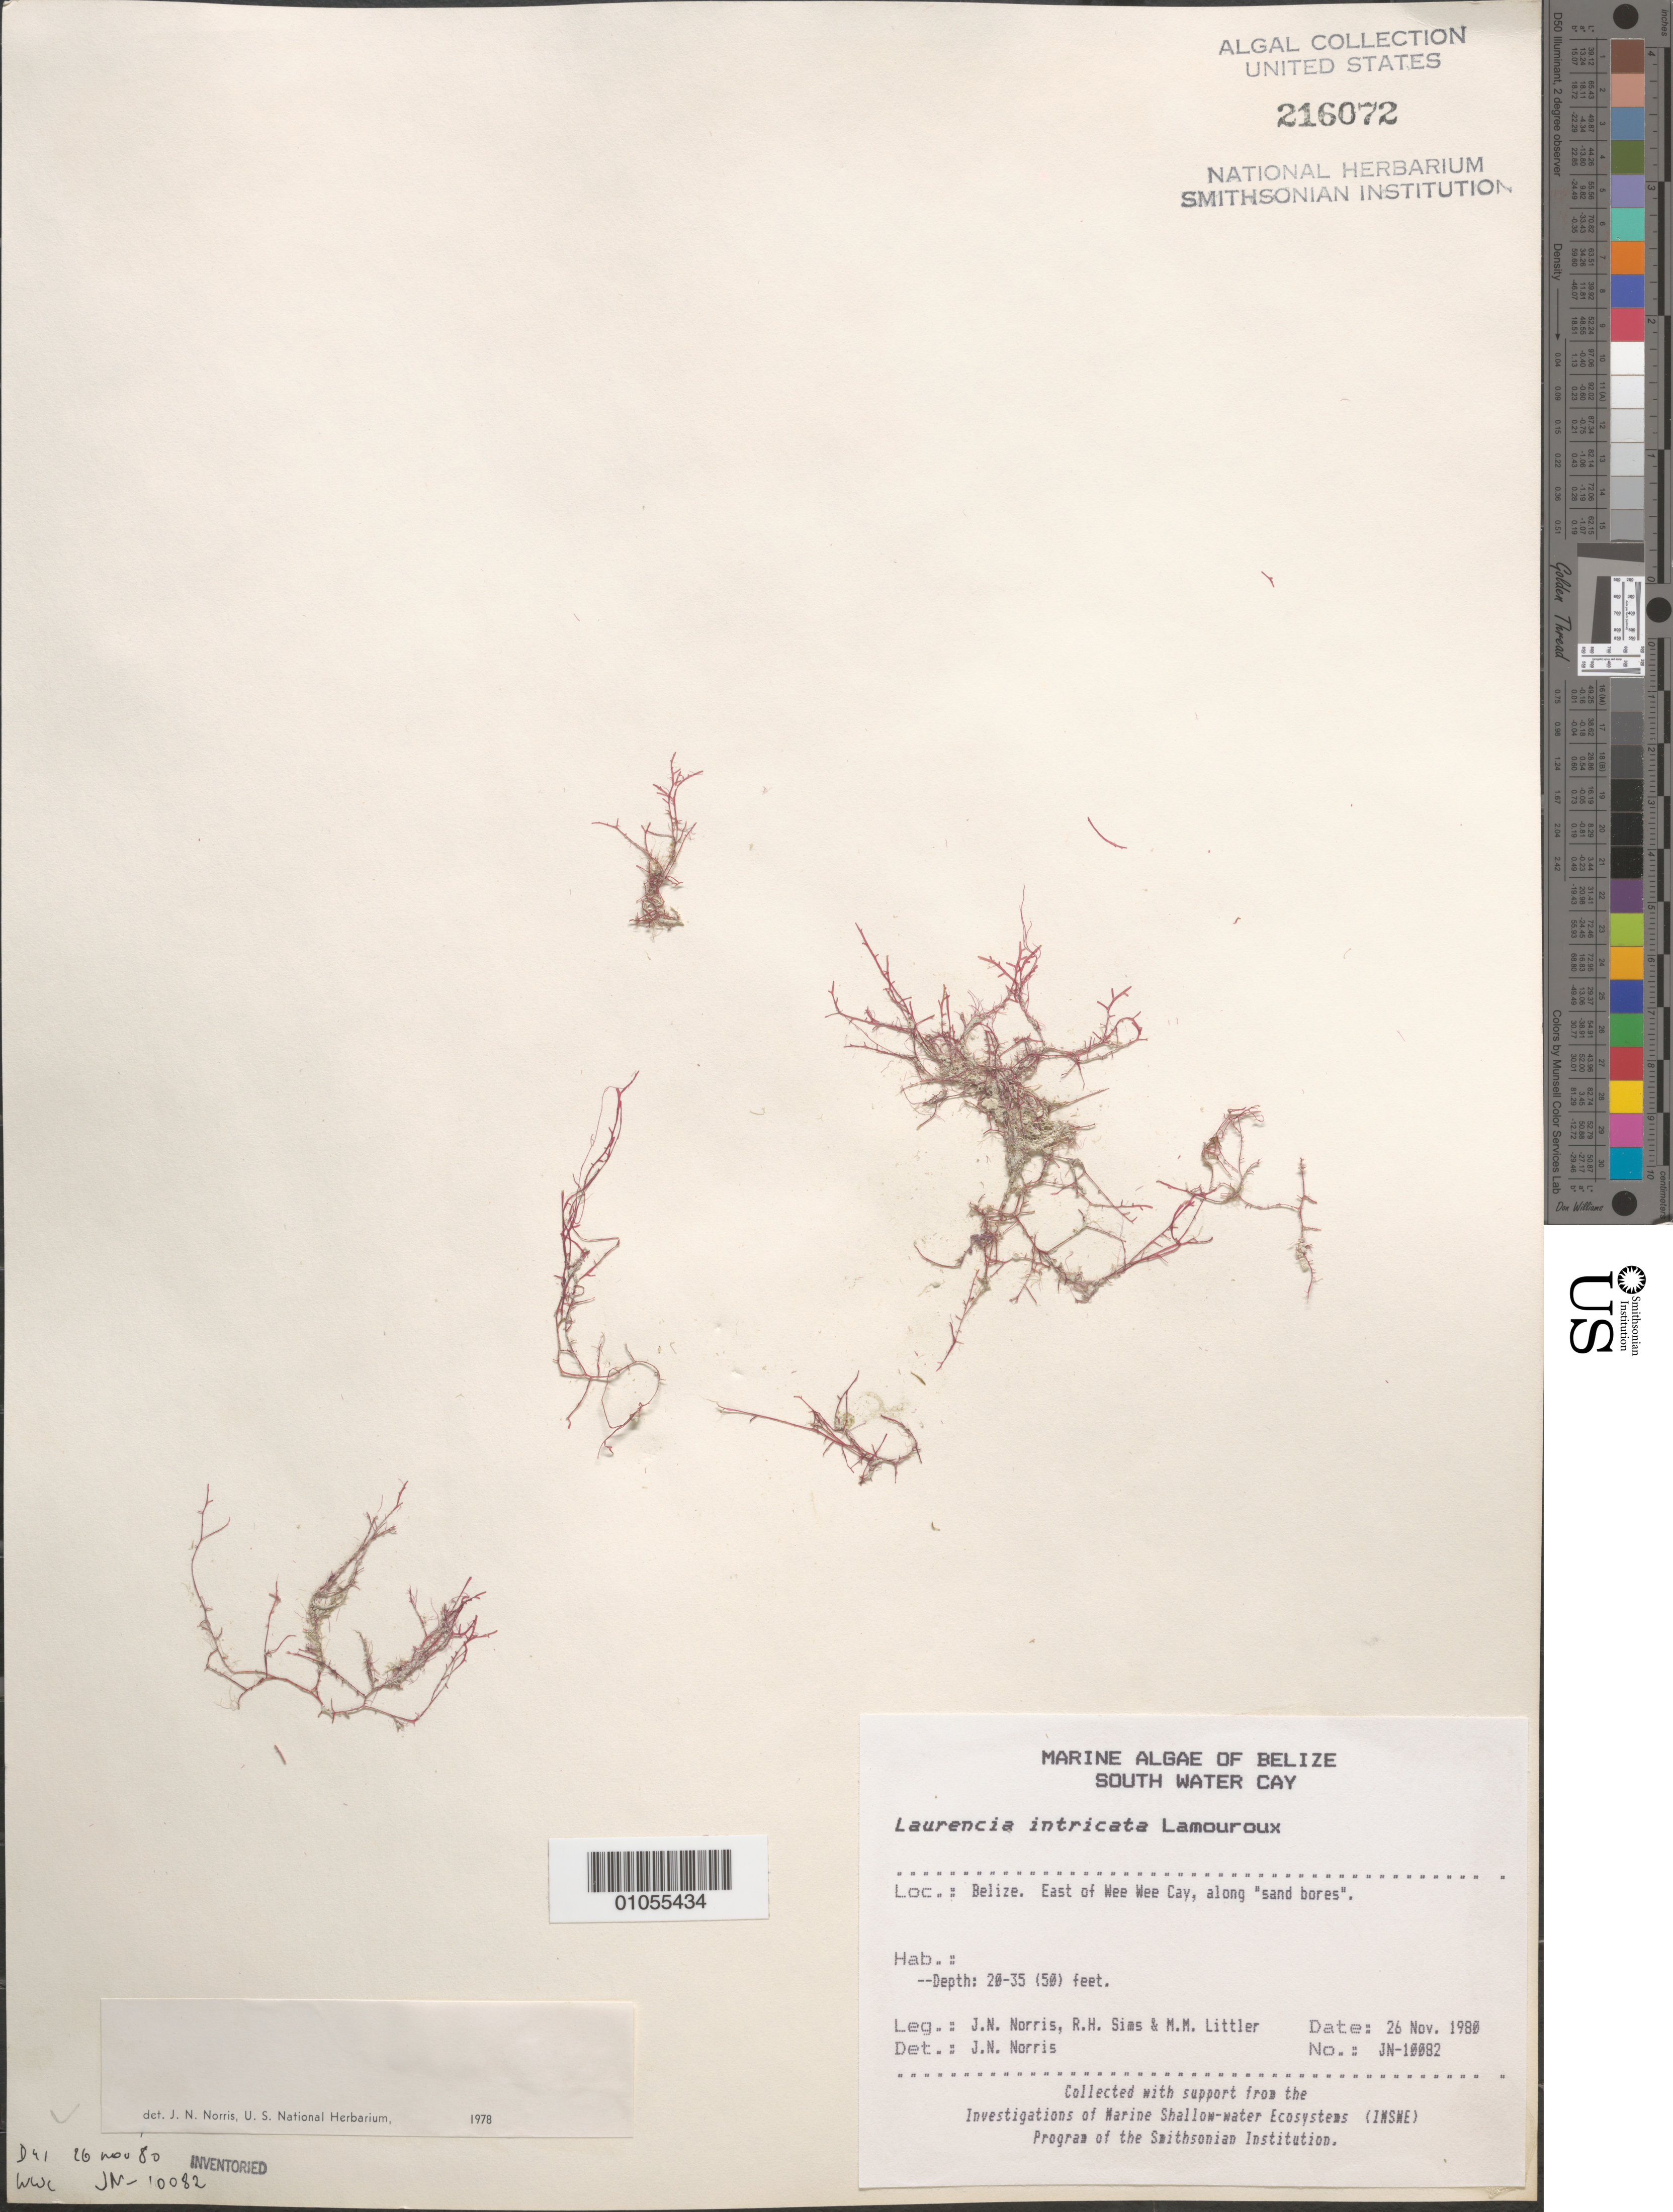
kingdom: Plantae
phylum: Rhodophyta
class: Florideophyceae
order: Ceramiales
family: Rhodomelaceae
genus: Laurencia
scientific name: Laurencia intricata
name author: J.V.Lamouroux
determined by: Norris, James N.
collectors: J. N. Norris, R. H. Sims & M. M. Littler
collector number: JN-10082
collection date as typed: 26 Nov 1980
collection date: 1980-11-26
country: Belize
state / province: Stann Creek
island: Wee Wee Cay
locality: East of Wee Wee Cay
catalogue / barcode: US 216072